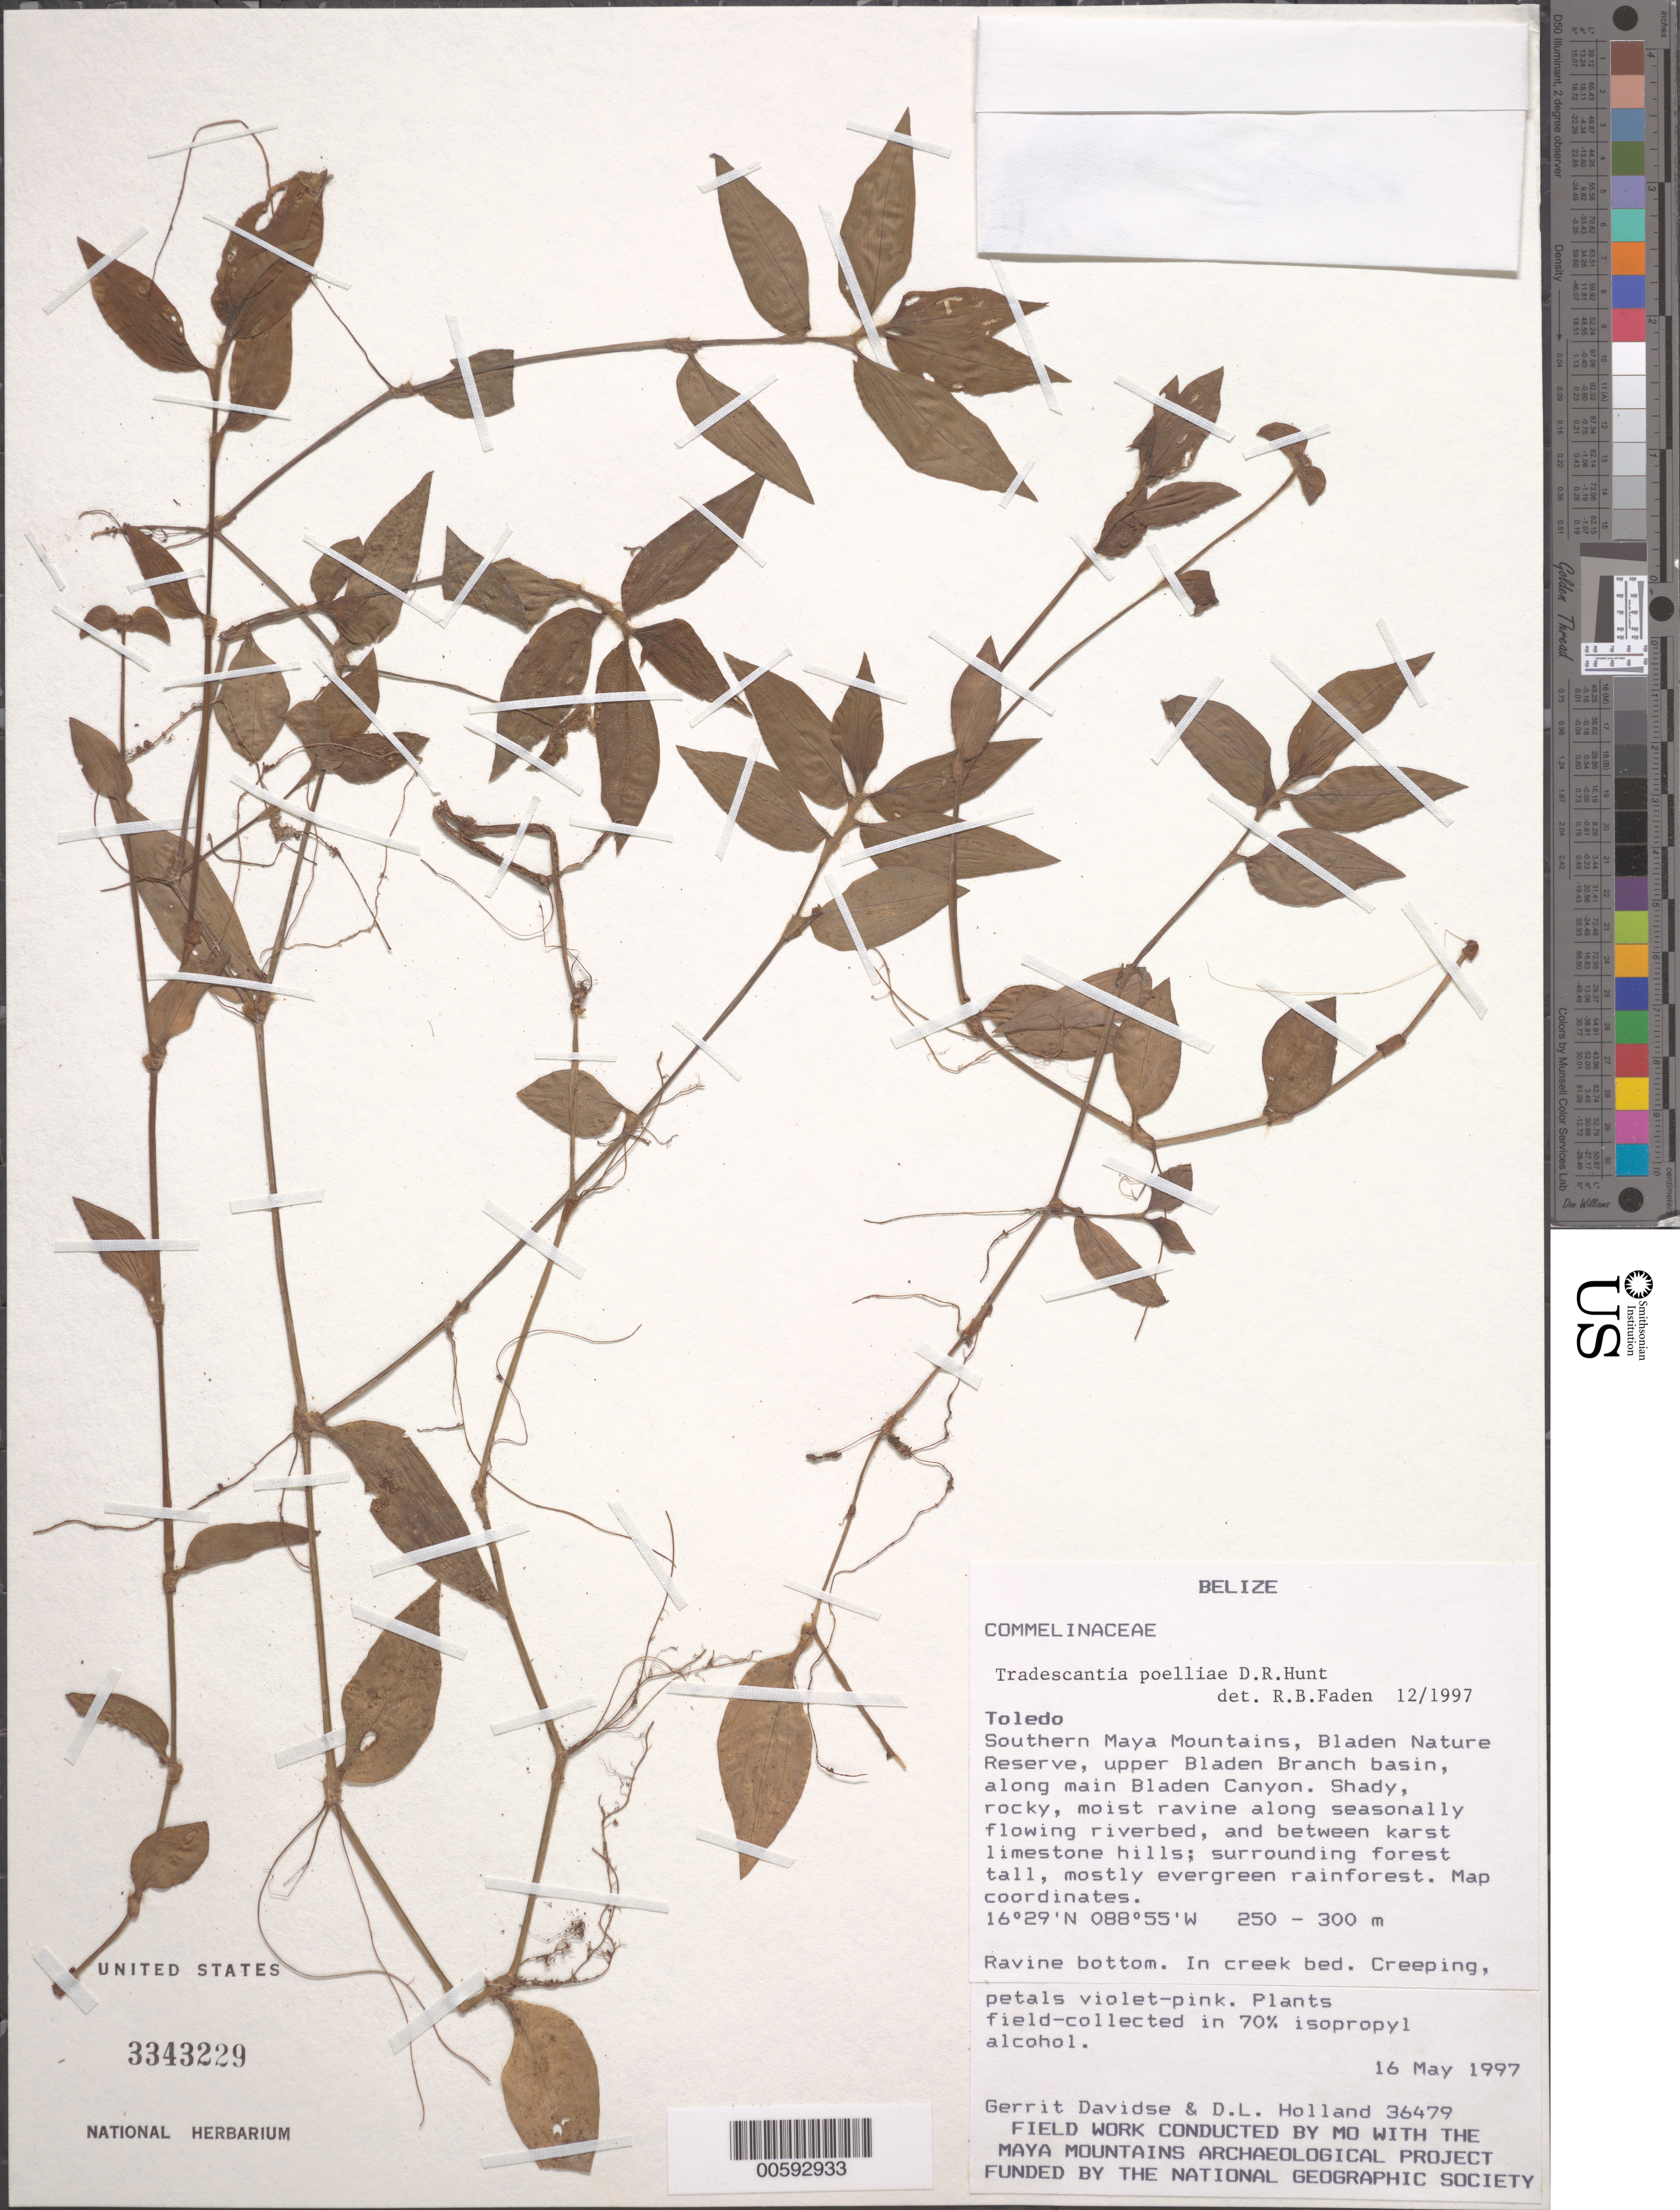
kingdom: Plantae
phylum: Tracheophyta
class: Liliopsida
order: Commelinales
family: Commelinaceae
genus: Tradescantia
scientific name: Tradescantia poelliae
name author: D.R. Hunt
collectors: G. Davidse & D. Holland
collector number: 36479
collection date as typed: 16 May 1997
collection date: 1997-05-16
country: Belize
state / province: Toledo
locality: Southern Maya Mtns, Bladen Nature Reserve, Augusta Divide Camp.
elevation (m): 250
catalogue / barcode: US 3343229